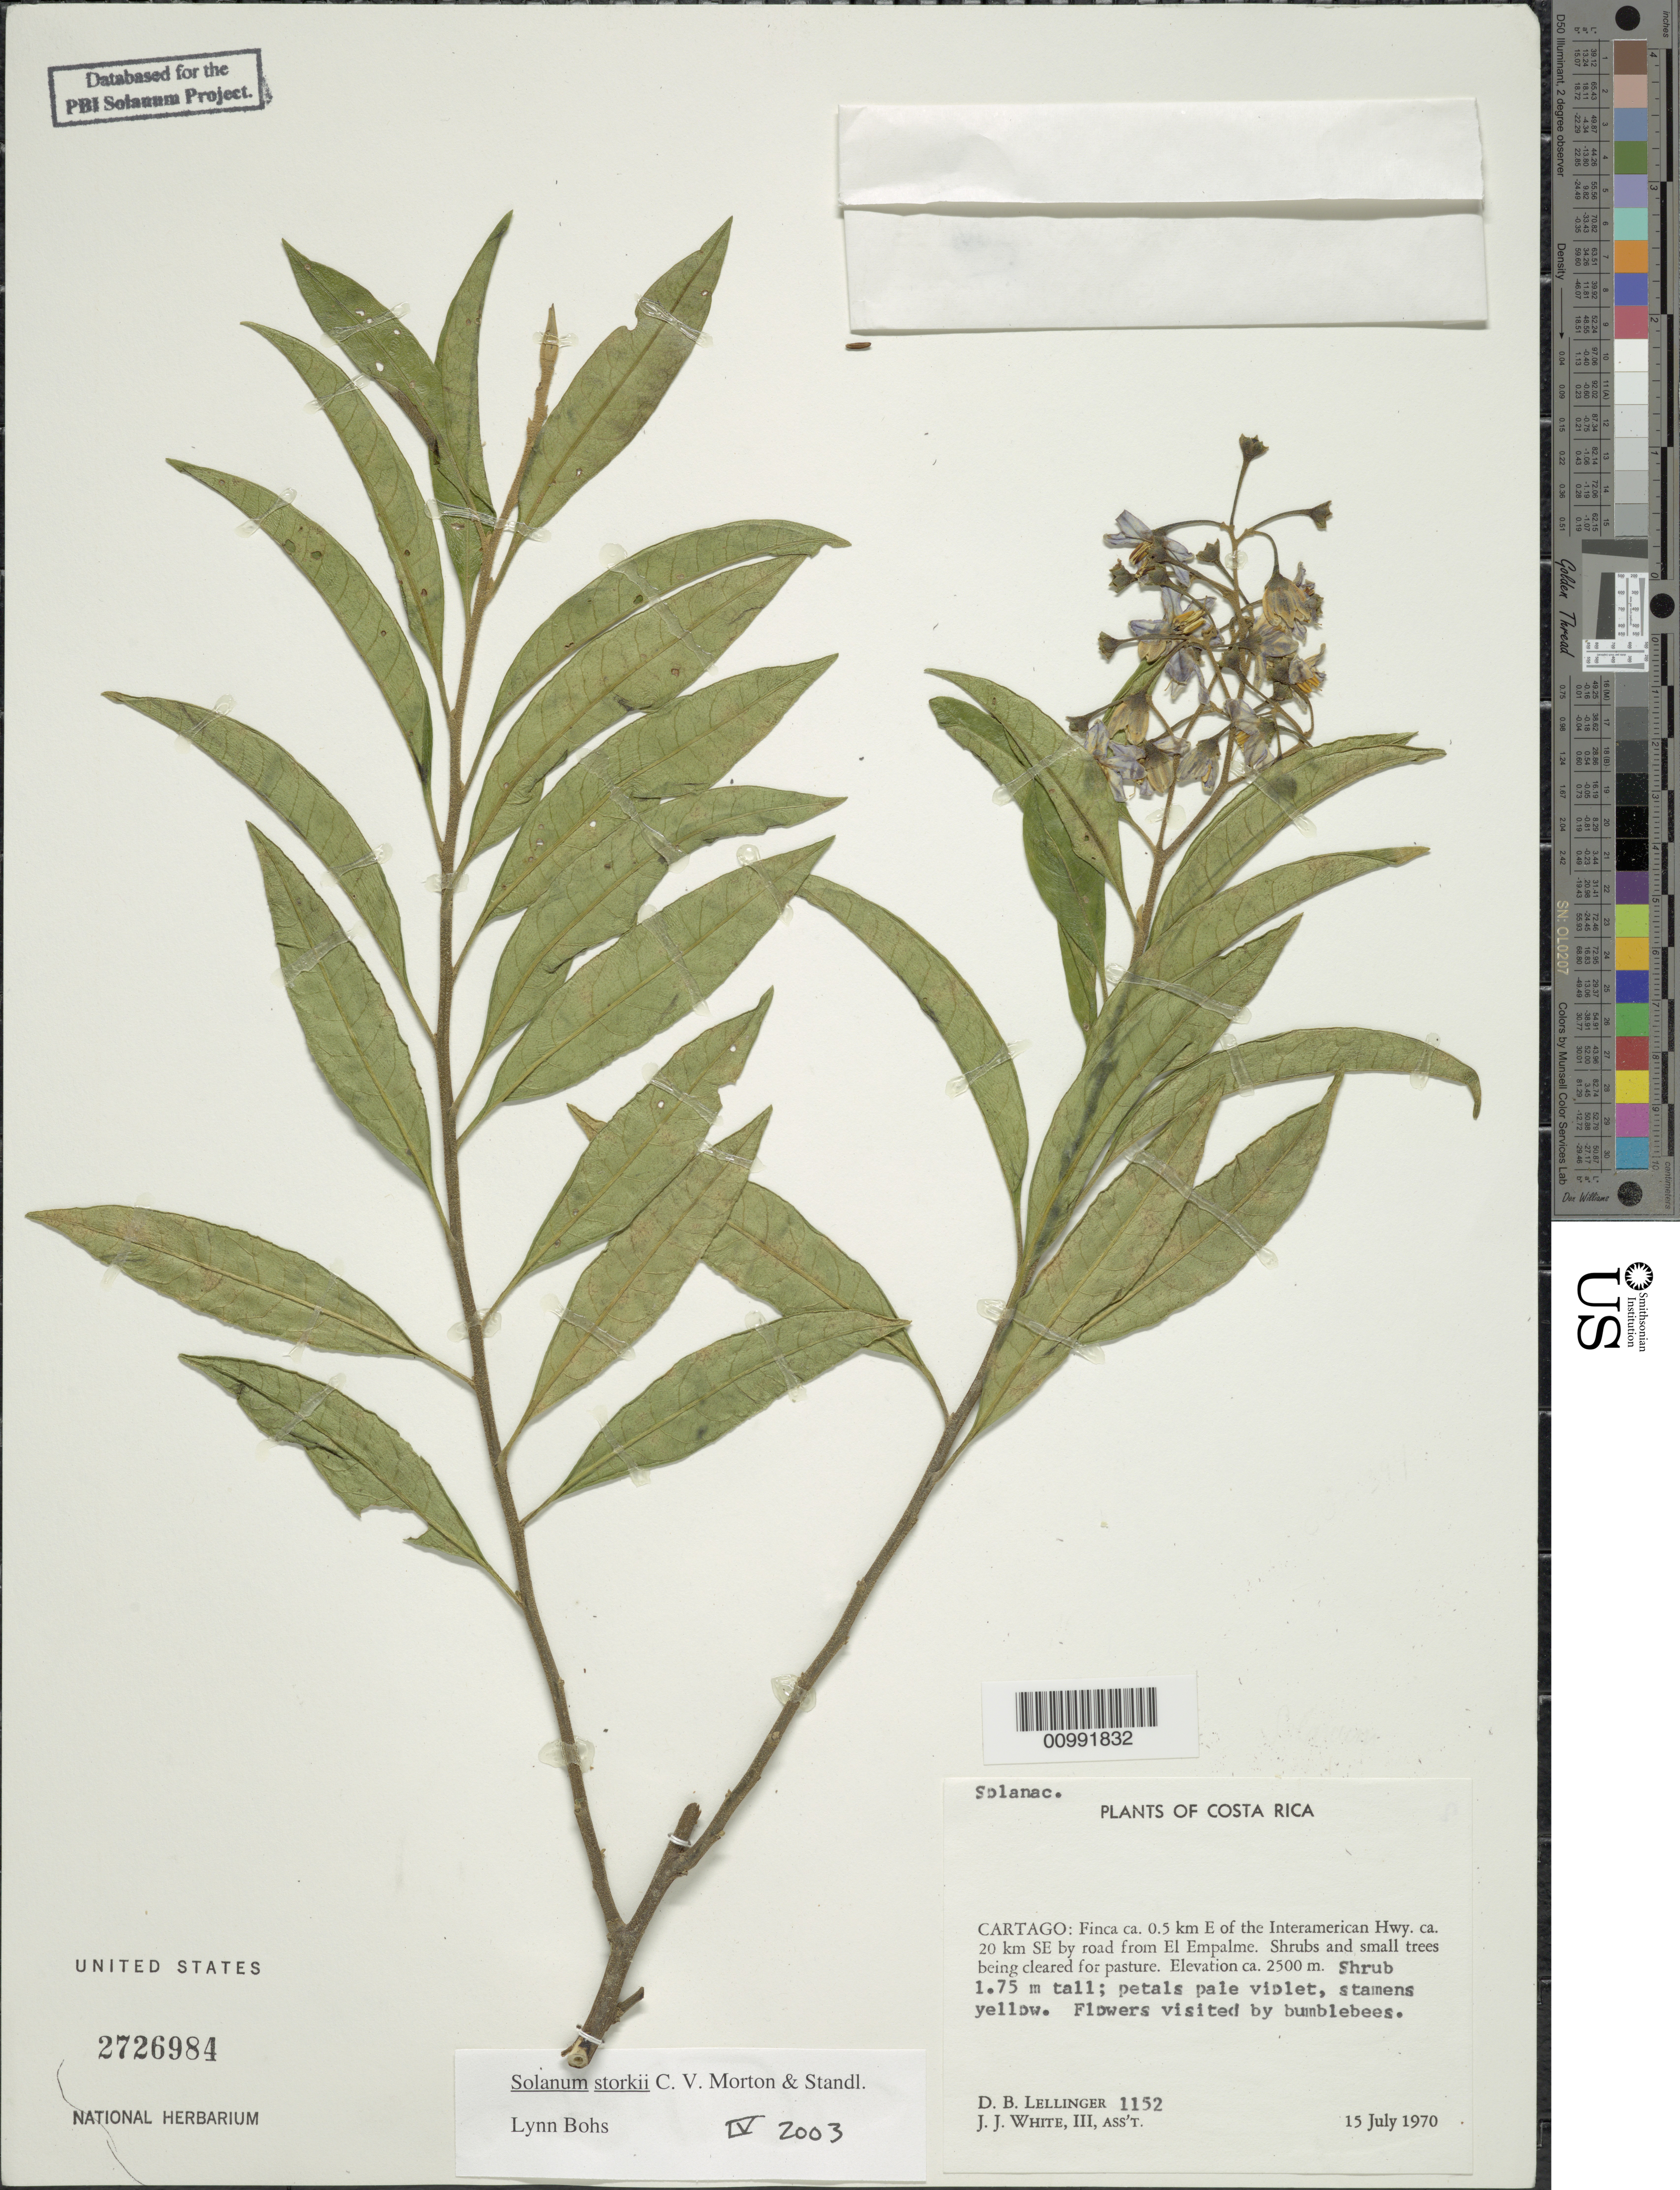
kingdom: Plantae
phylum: Tracheophyta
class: Magnoliopsida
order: Solanales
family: Solanaceae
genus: Solanum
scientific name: Solanum storkii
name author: C.V. Morton & Standl.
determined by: Bohs, L. A.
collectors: D. B. Lellinger & J. J. White III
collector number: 1152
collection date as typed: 15 Jul 1970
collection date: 1970-07-15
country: Costa Rica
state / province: Cartago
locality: Finca ca. 0.5 km E of the Interamerican Hwy. ca. 20 km SE by road from El Empalme.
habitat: Shrubs and small trees being cleared for pasture. Flowers visited by bumblebees.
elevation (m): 2500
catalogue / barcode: US 2726984